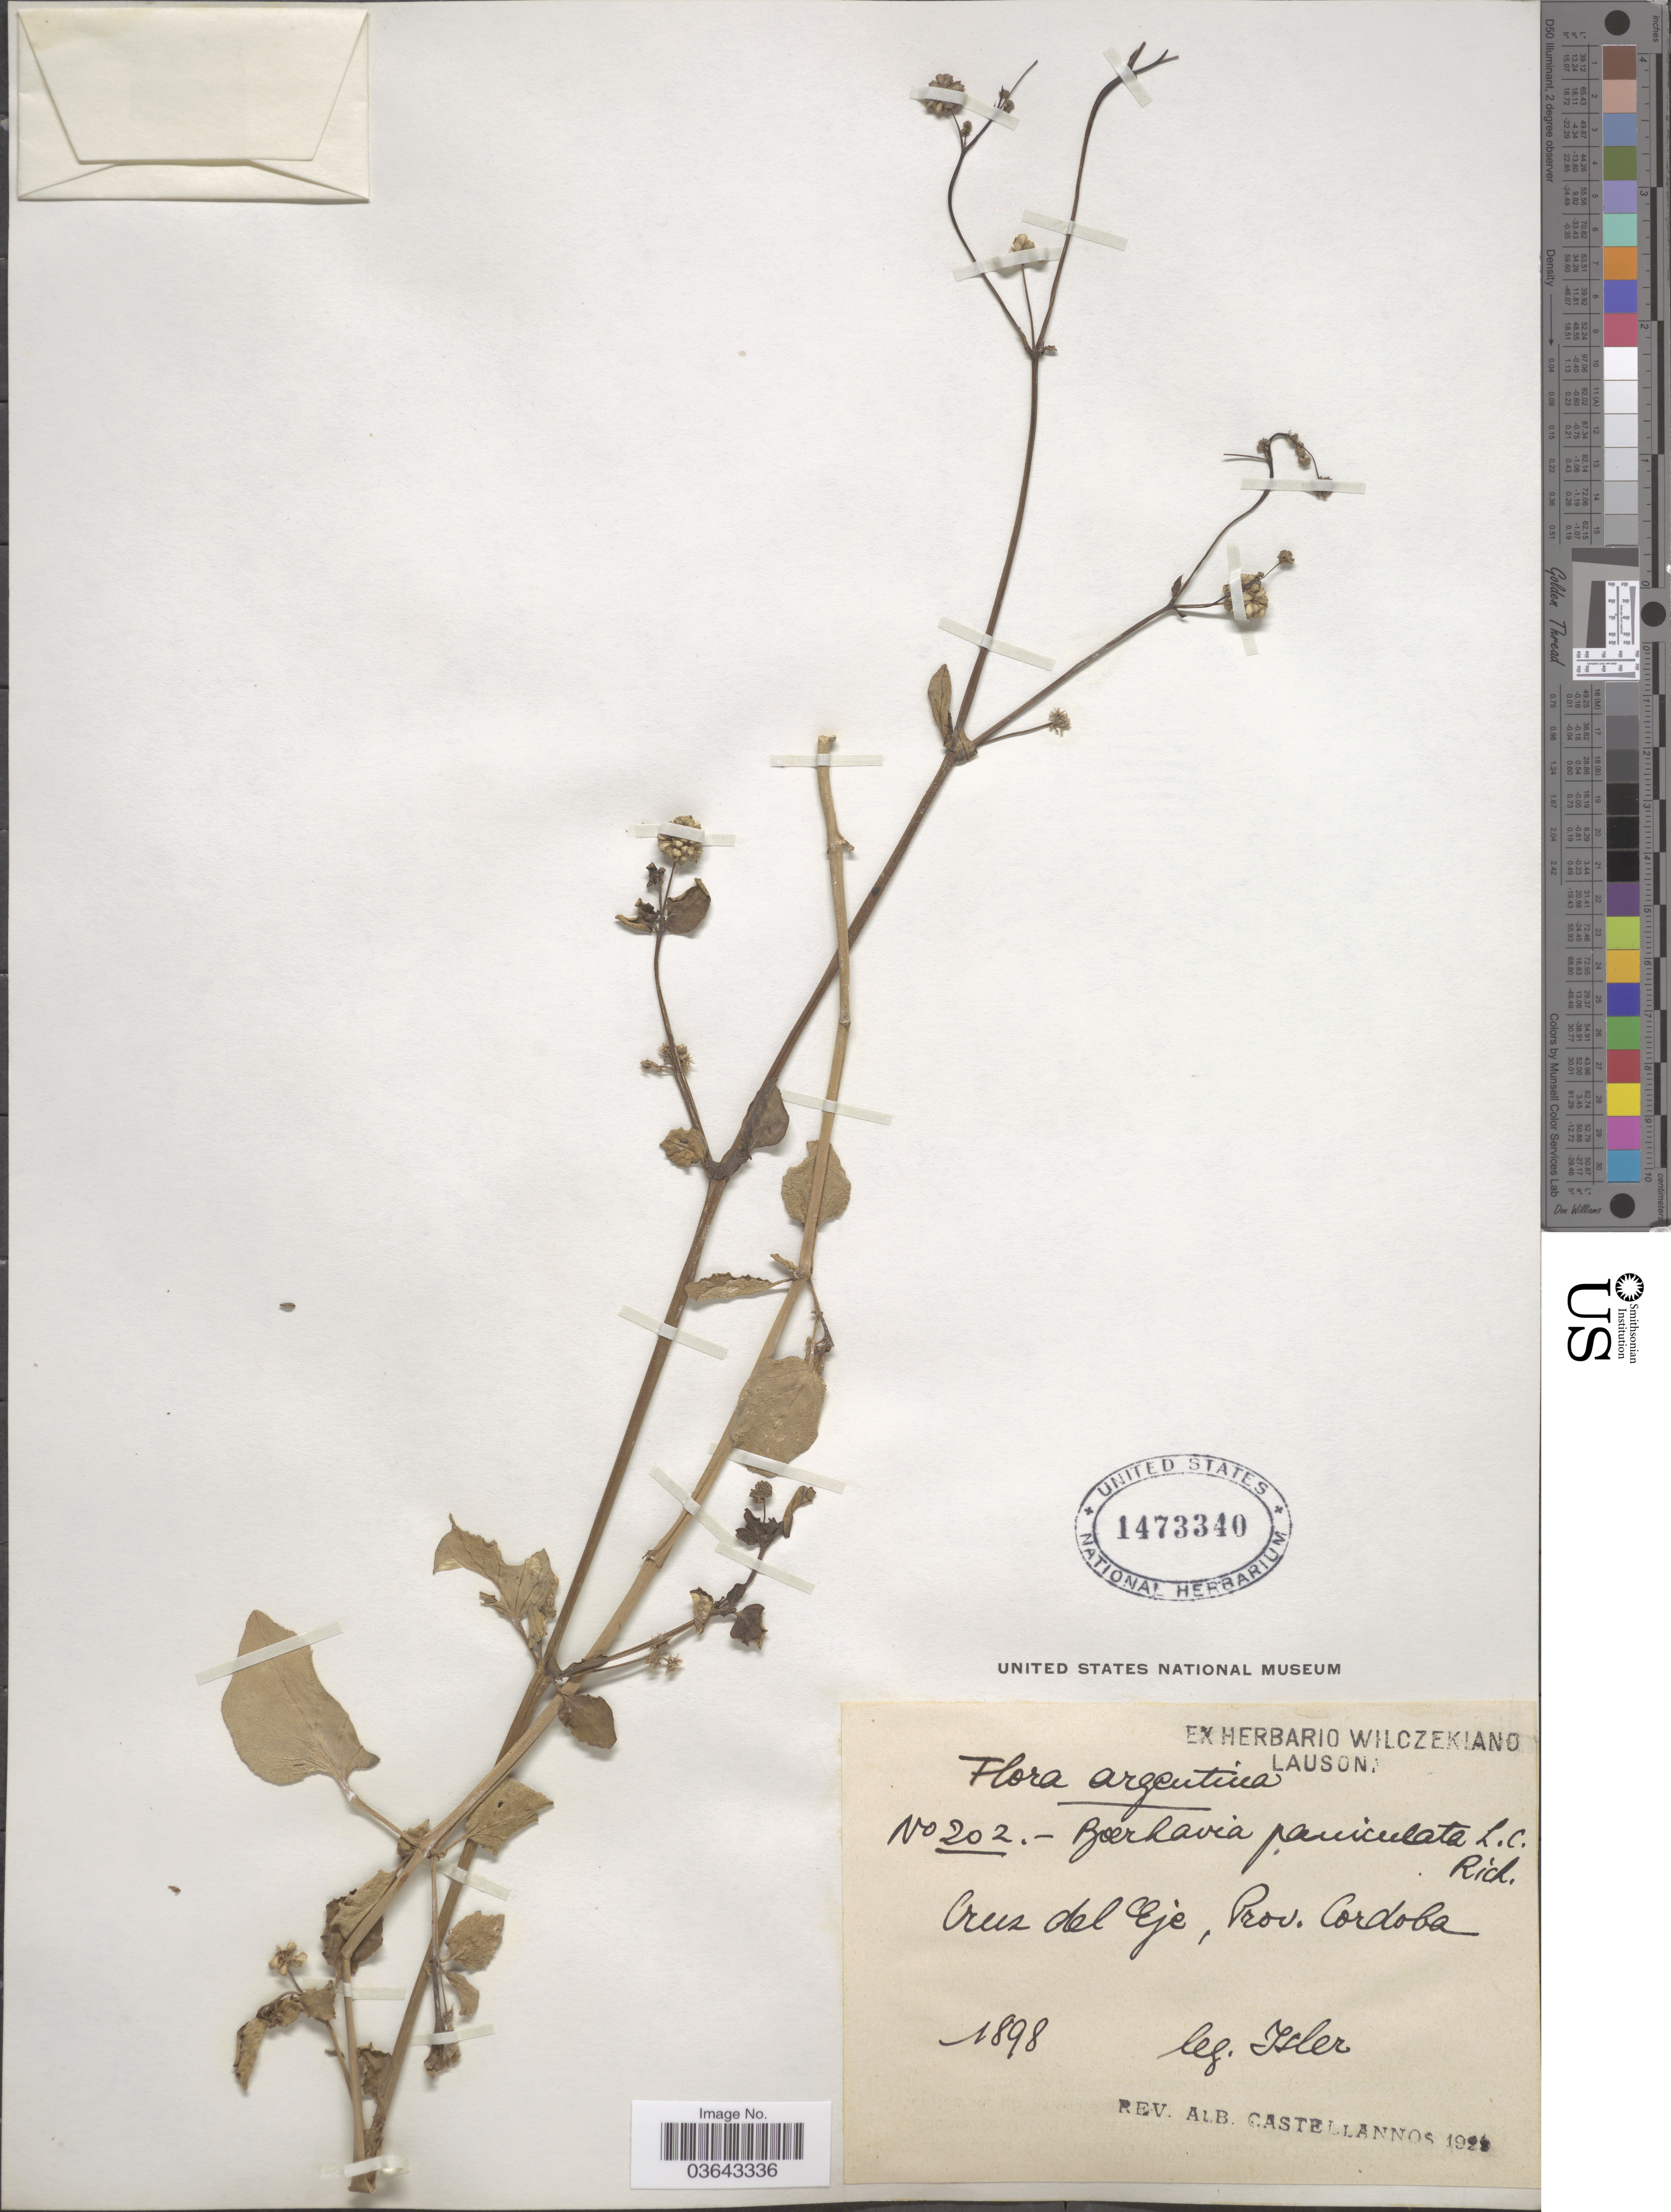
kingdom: Plantae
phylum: Tracheophyta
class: Magnoliopsida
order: Caryophyllales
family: Nyctaginaceae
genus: Boerhavia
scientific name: Boerhavia diffusa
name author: L.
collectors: -. Isler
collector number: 202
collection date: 1898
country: Argentina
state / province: Cordoba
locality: Cruz del Eje.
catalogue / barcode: US 1473340